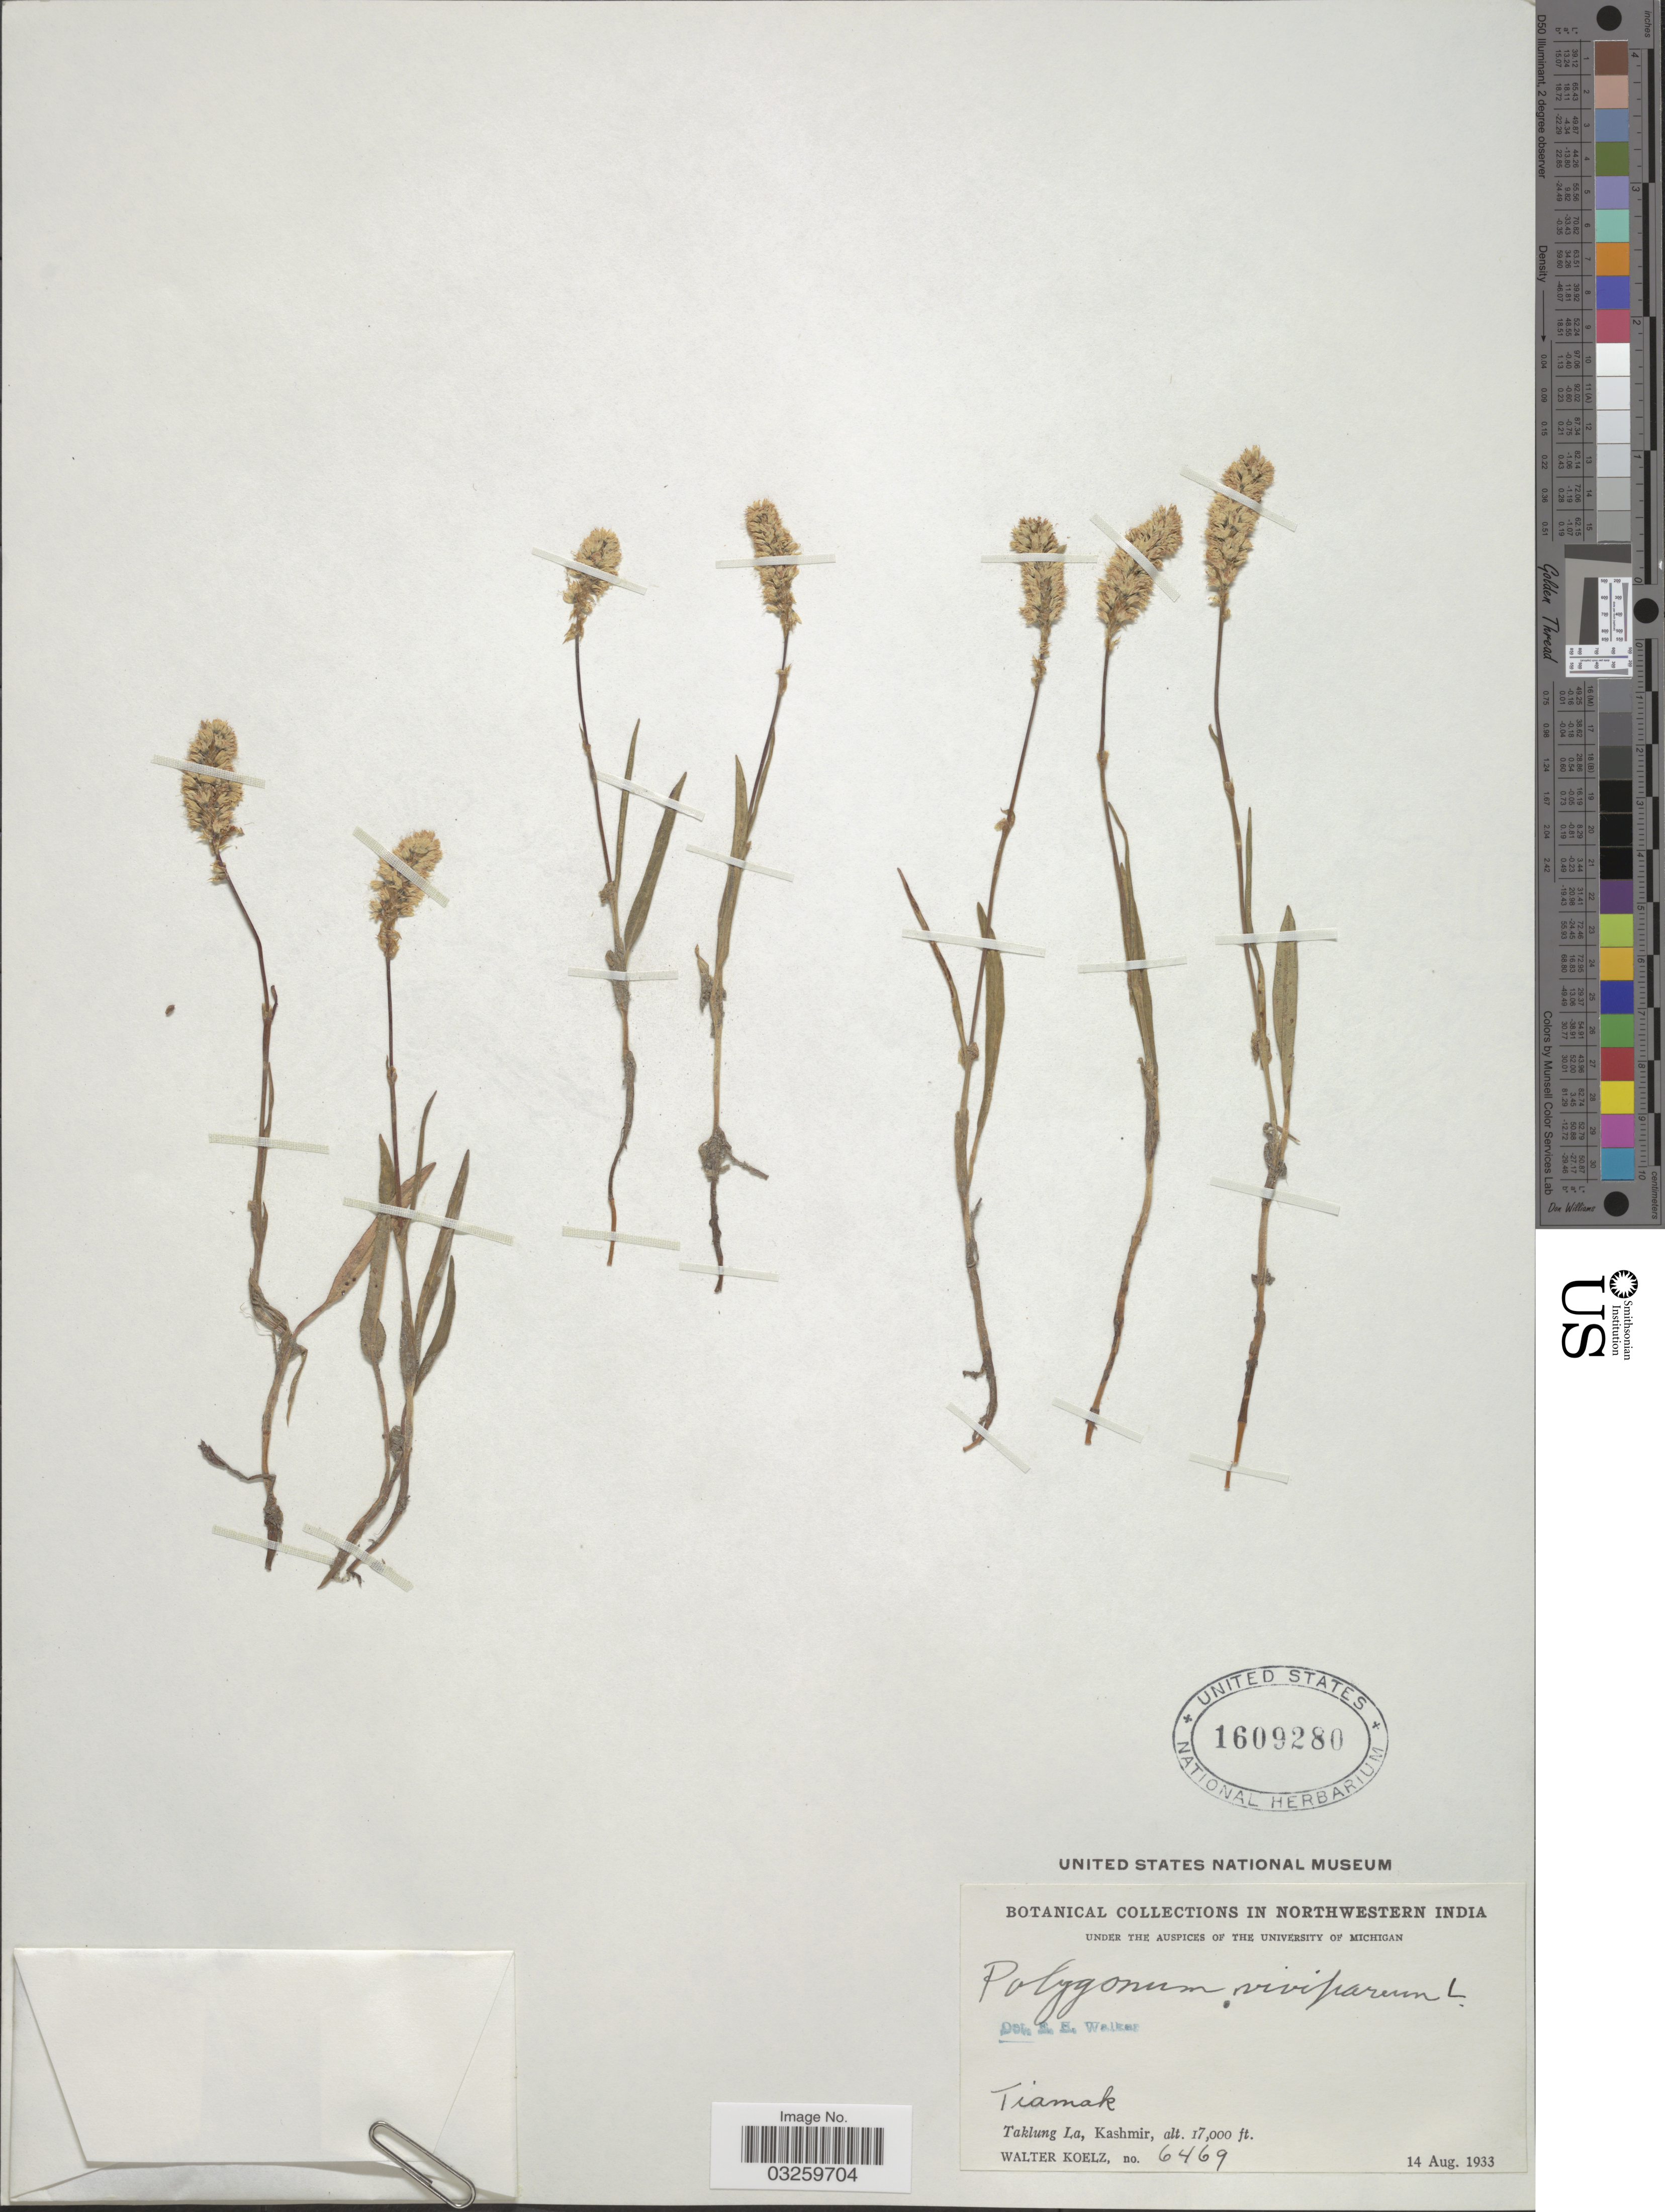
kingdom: Plantae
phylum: Tracheophyta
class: Magnoliopsida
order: Caryophyllales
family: Polygonaceae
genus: Bistorta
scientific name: Bistorta vivipara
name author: (L.) Delarbre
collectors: W. N. Koelz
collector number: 6469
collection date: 1933-08-14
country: India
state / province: Jammu and Kashmir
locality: Northwestern India. Tiamak. Taklung La, Kashmir.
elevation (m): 5182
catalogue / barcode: US 1609280